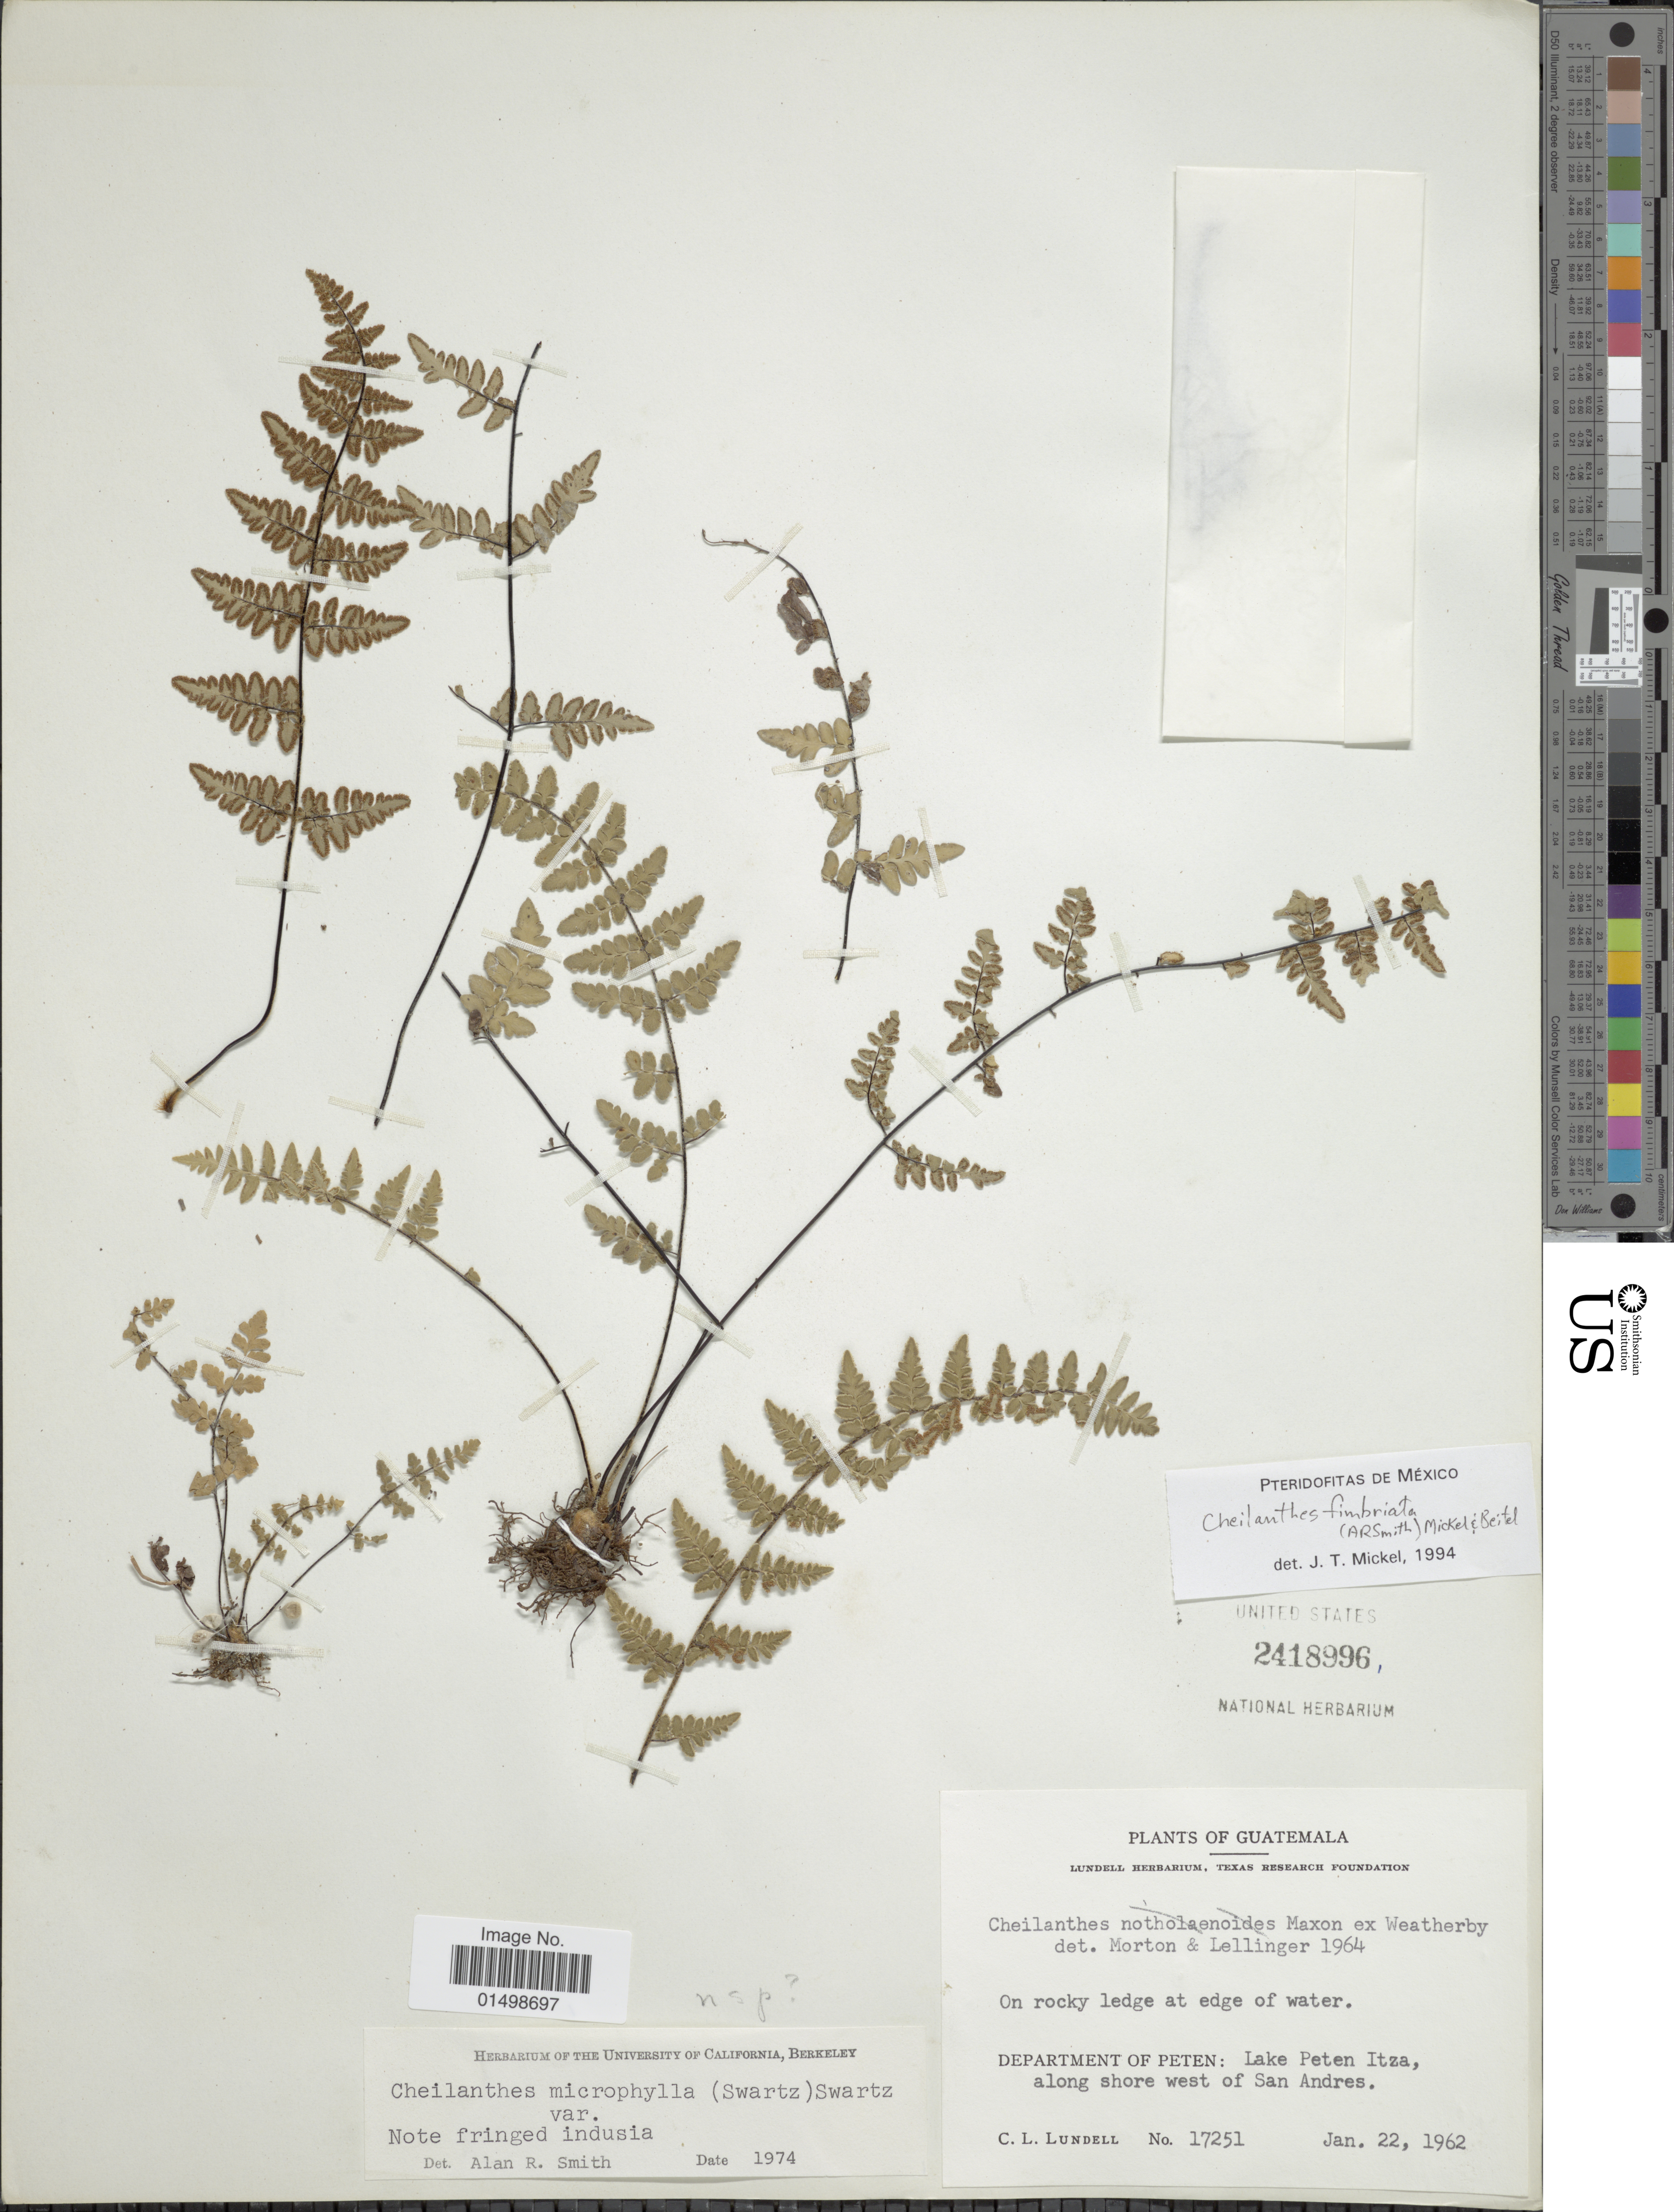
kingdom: Plantae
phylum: Tracheophyta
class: Polypodiopsida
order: Polypodiales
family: Pteridaceae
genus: Cheilanthes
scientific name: Cheilanthes fimbriata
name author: (A.R. Sm.) Mickel & Beitel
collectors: C. L. Lundell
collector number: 17251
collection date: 1962-01-22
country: Guatemala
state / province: El Petén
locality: Lake Peten Itza, along shore west of San Andres.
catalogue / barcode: US 2418996